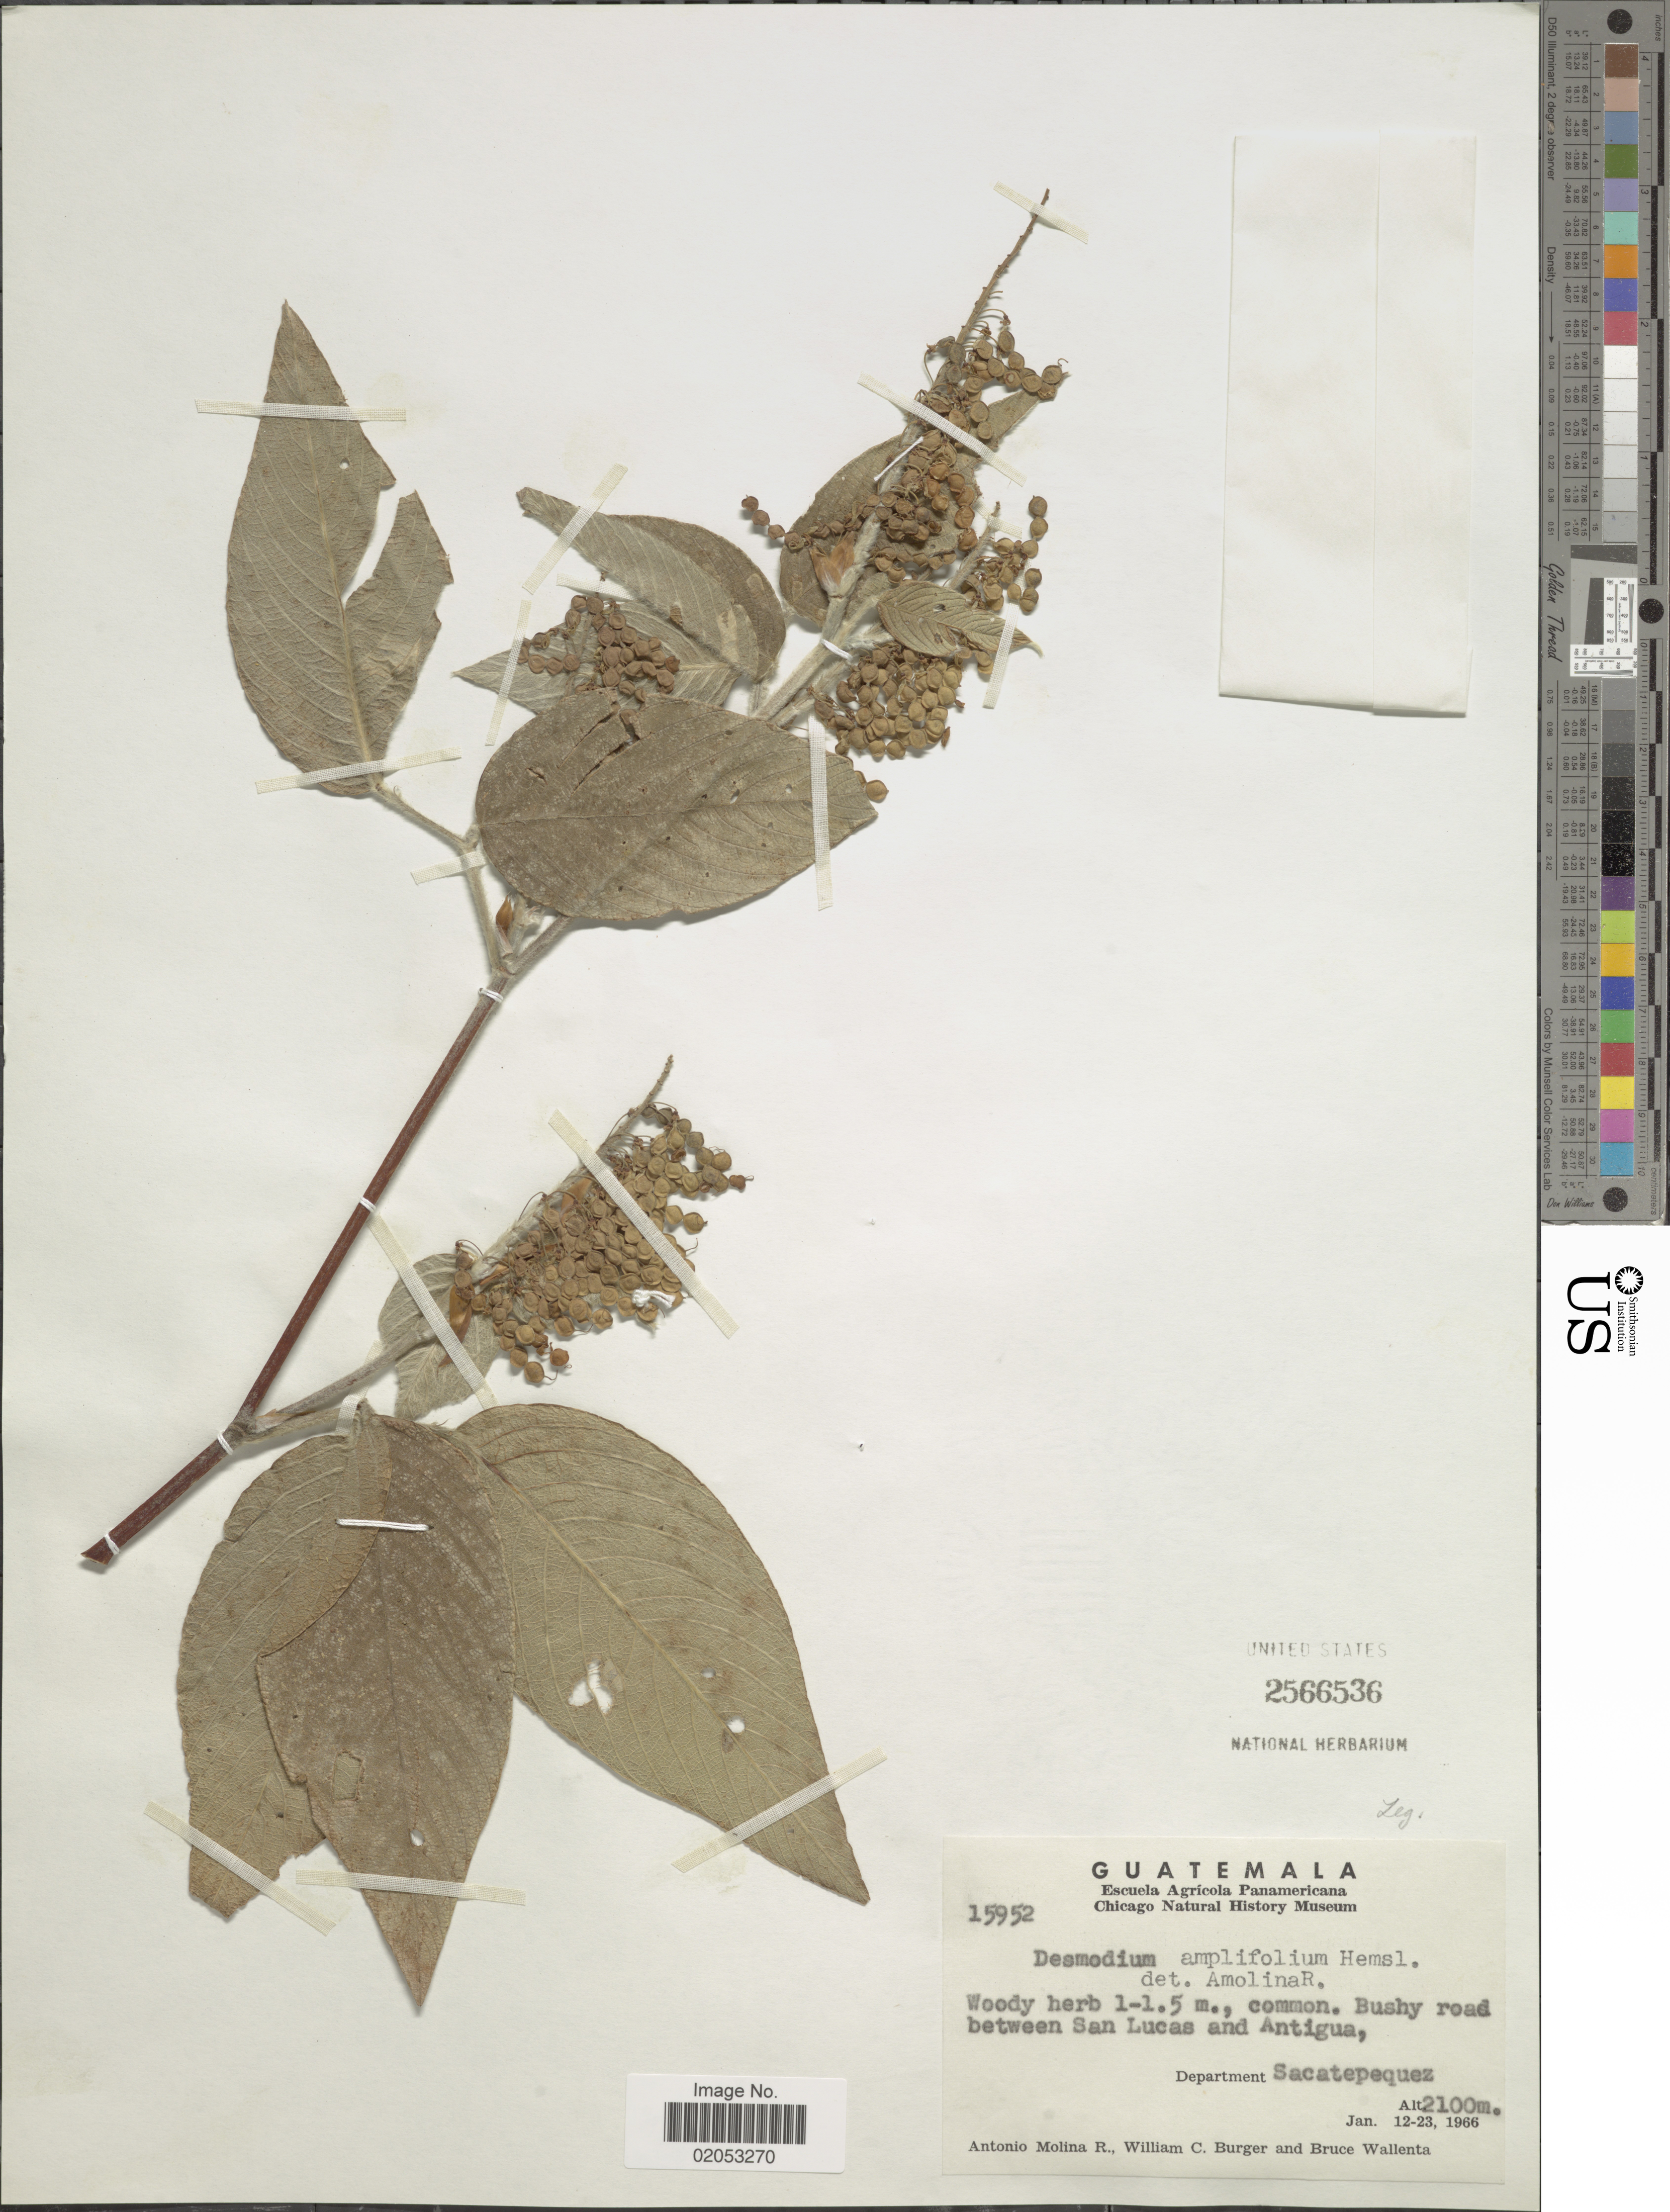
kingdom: Plantae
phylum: Tracheophyta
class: Magnoliopsida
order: Fabales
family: Fabaceae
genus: Desmodium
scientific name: Desmodium amplifolium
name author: Hemsl.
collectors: A. Molina R., W. Burger & B. Wallenta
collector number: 15952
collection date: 1966-01-12/1966-01-23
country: Guatemala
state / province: Sacatepéquez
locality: Between San Lucas and Antigua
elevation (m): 2100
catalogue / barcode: US 2566536